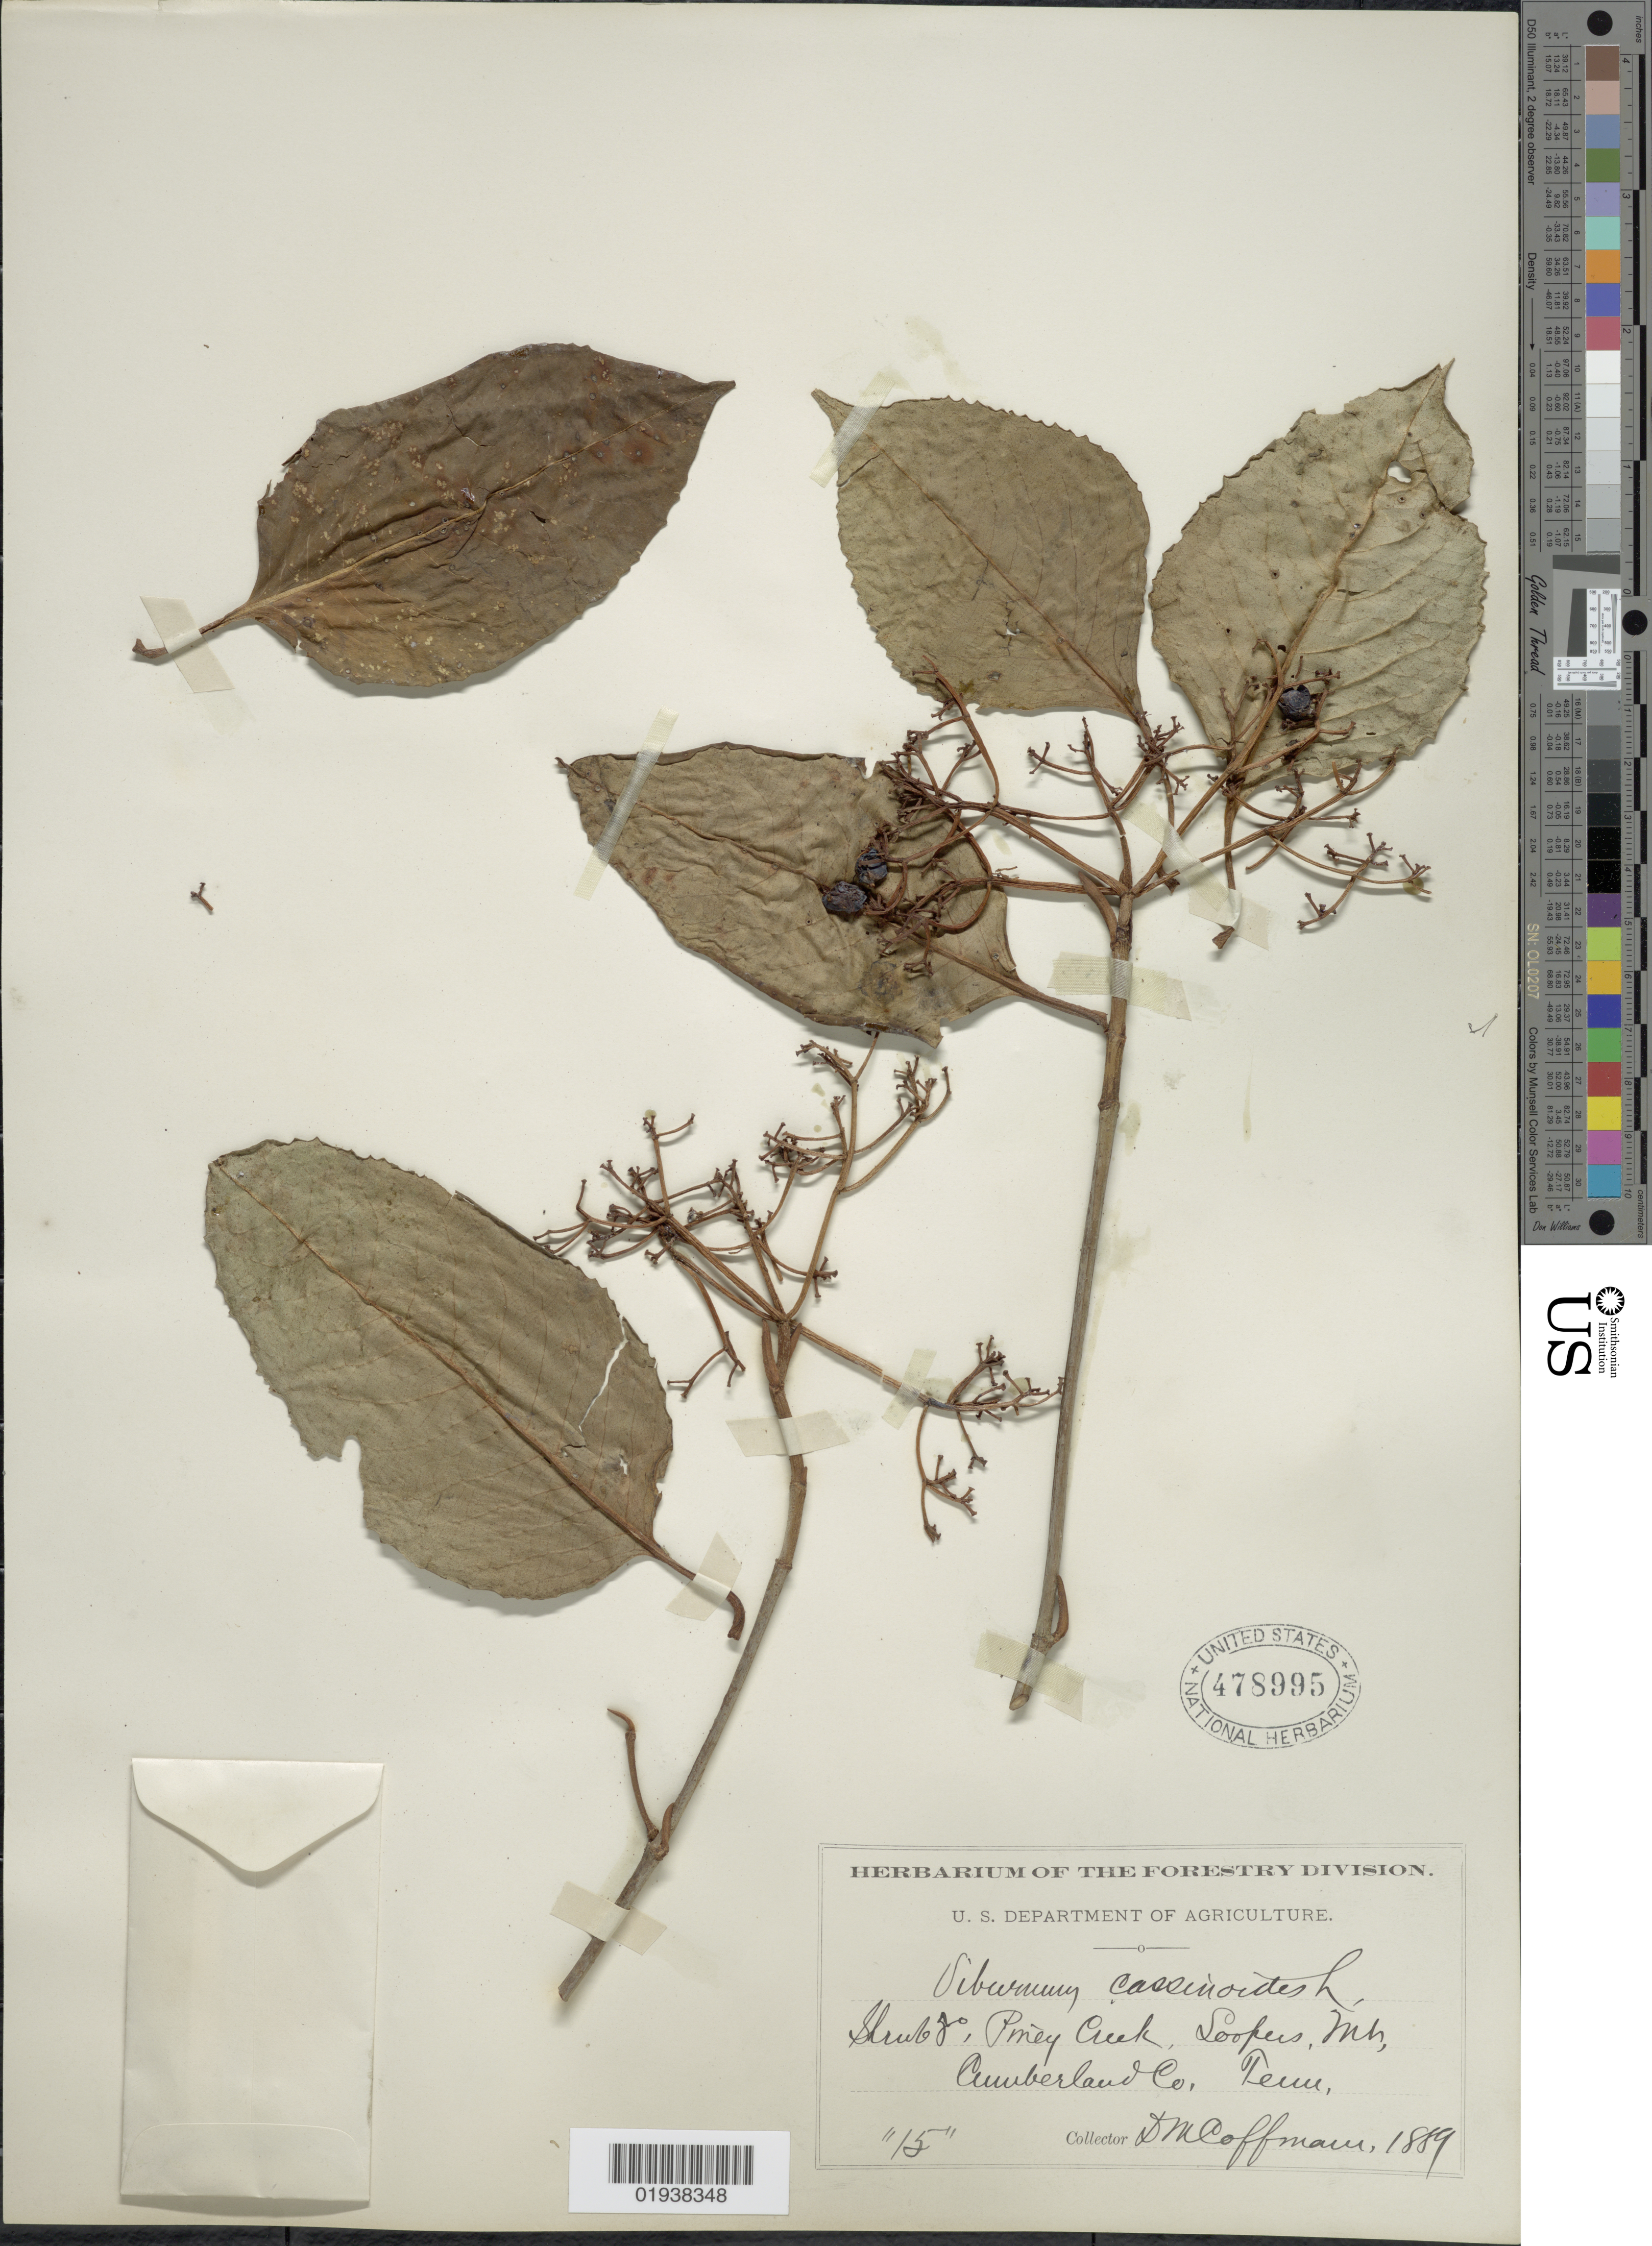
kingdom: Plantae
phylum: Tracheophyta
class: Magnoliopsida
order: Dipsacales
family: Viburnaceae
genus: Viburnum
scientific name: Viburnum cassinoides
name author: L.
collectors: D. M. Coffman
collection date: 1899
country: United States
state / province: Tennessee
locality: Piney Creek, Loopers, Mts, Cumberland Co.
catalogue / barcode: US 478995